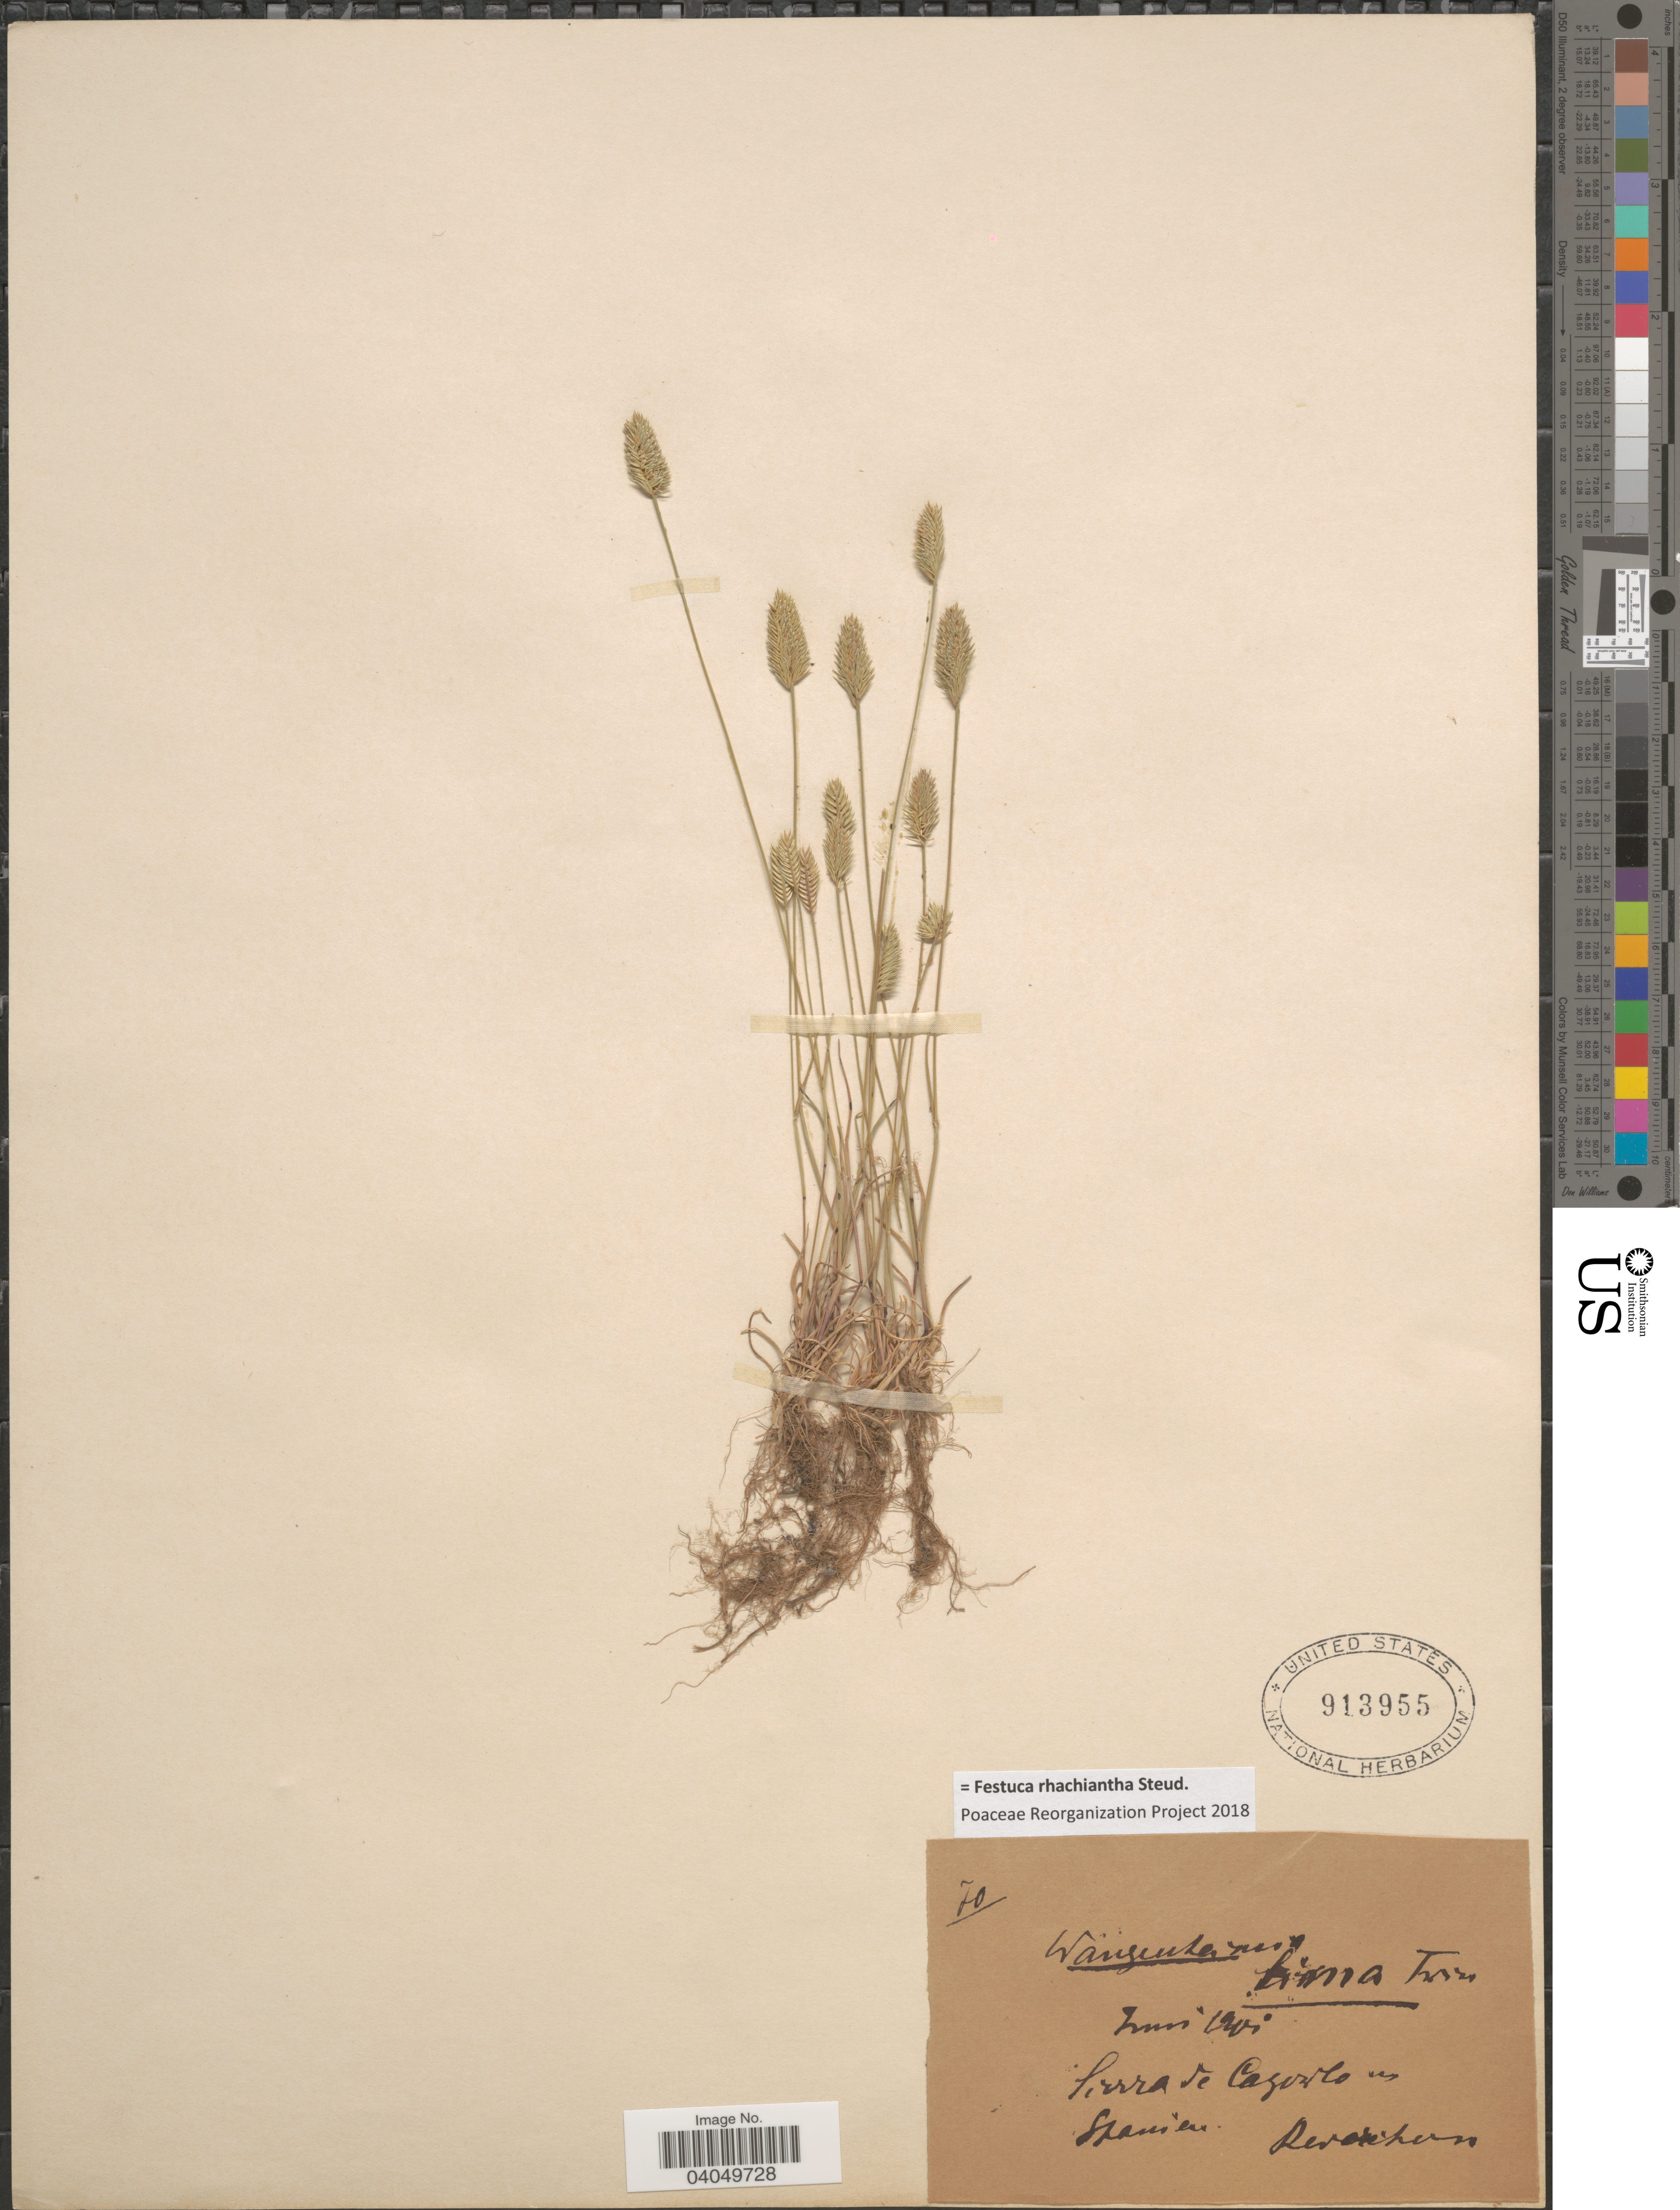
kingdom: Plantae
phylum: Tracheophyta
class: Liliopsida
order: Poales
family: Poaceae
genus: Festuca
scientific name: Festuca rhachiantha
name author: Steud.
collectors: -. Reverchon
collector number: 70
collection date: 1901-06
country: Spain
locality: Sierra de Cazorlo in Spanien.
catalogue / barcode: US 913955